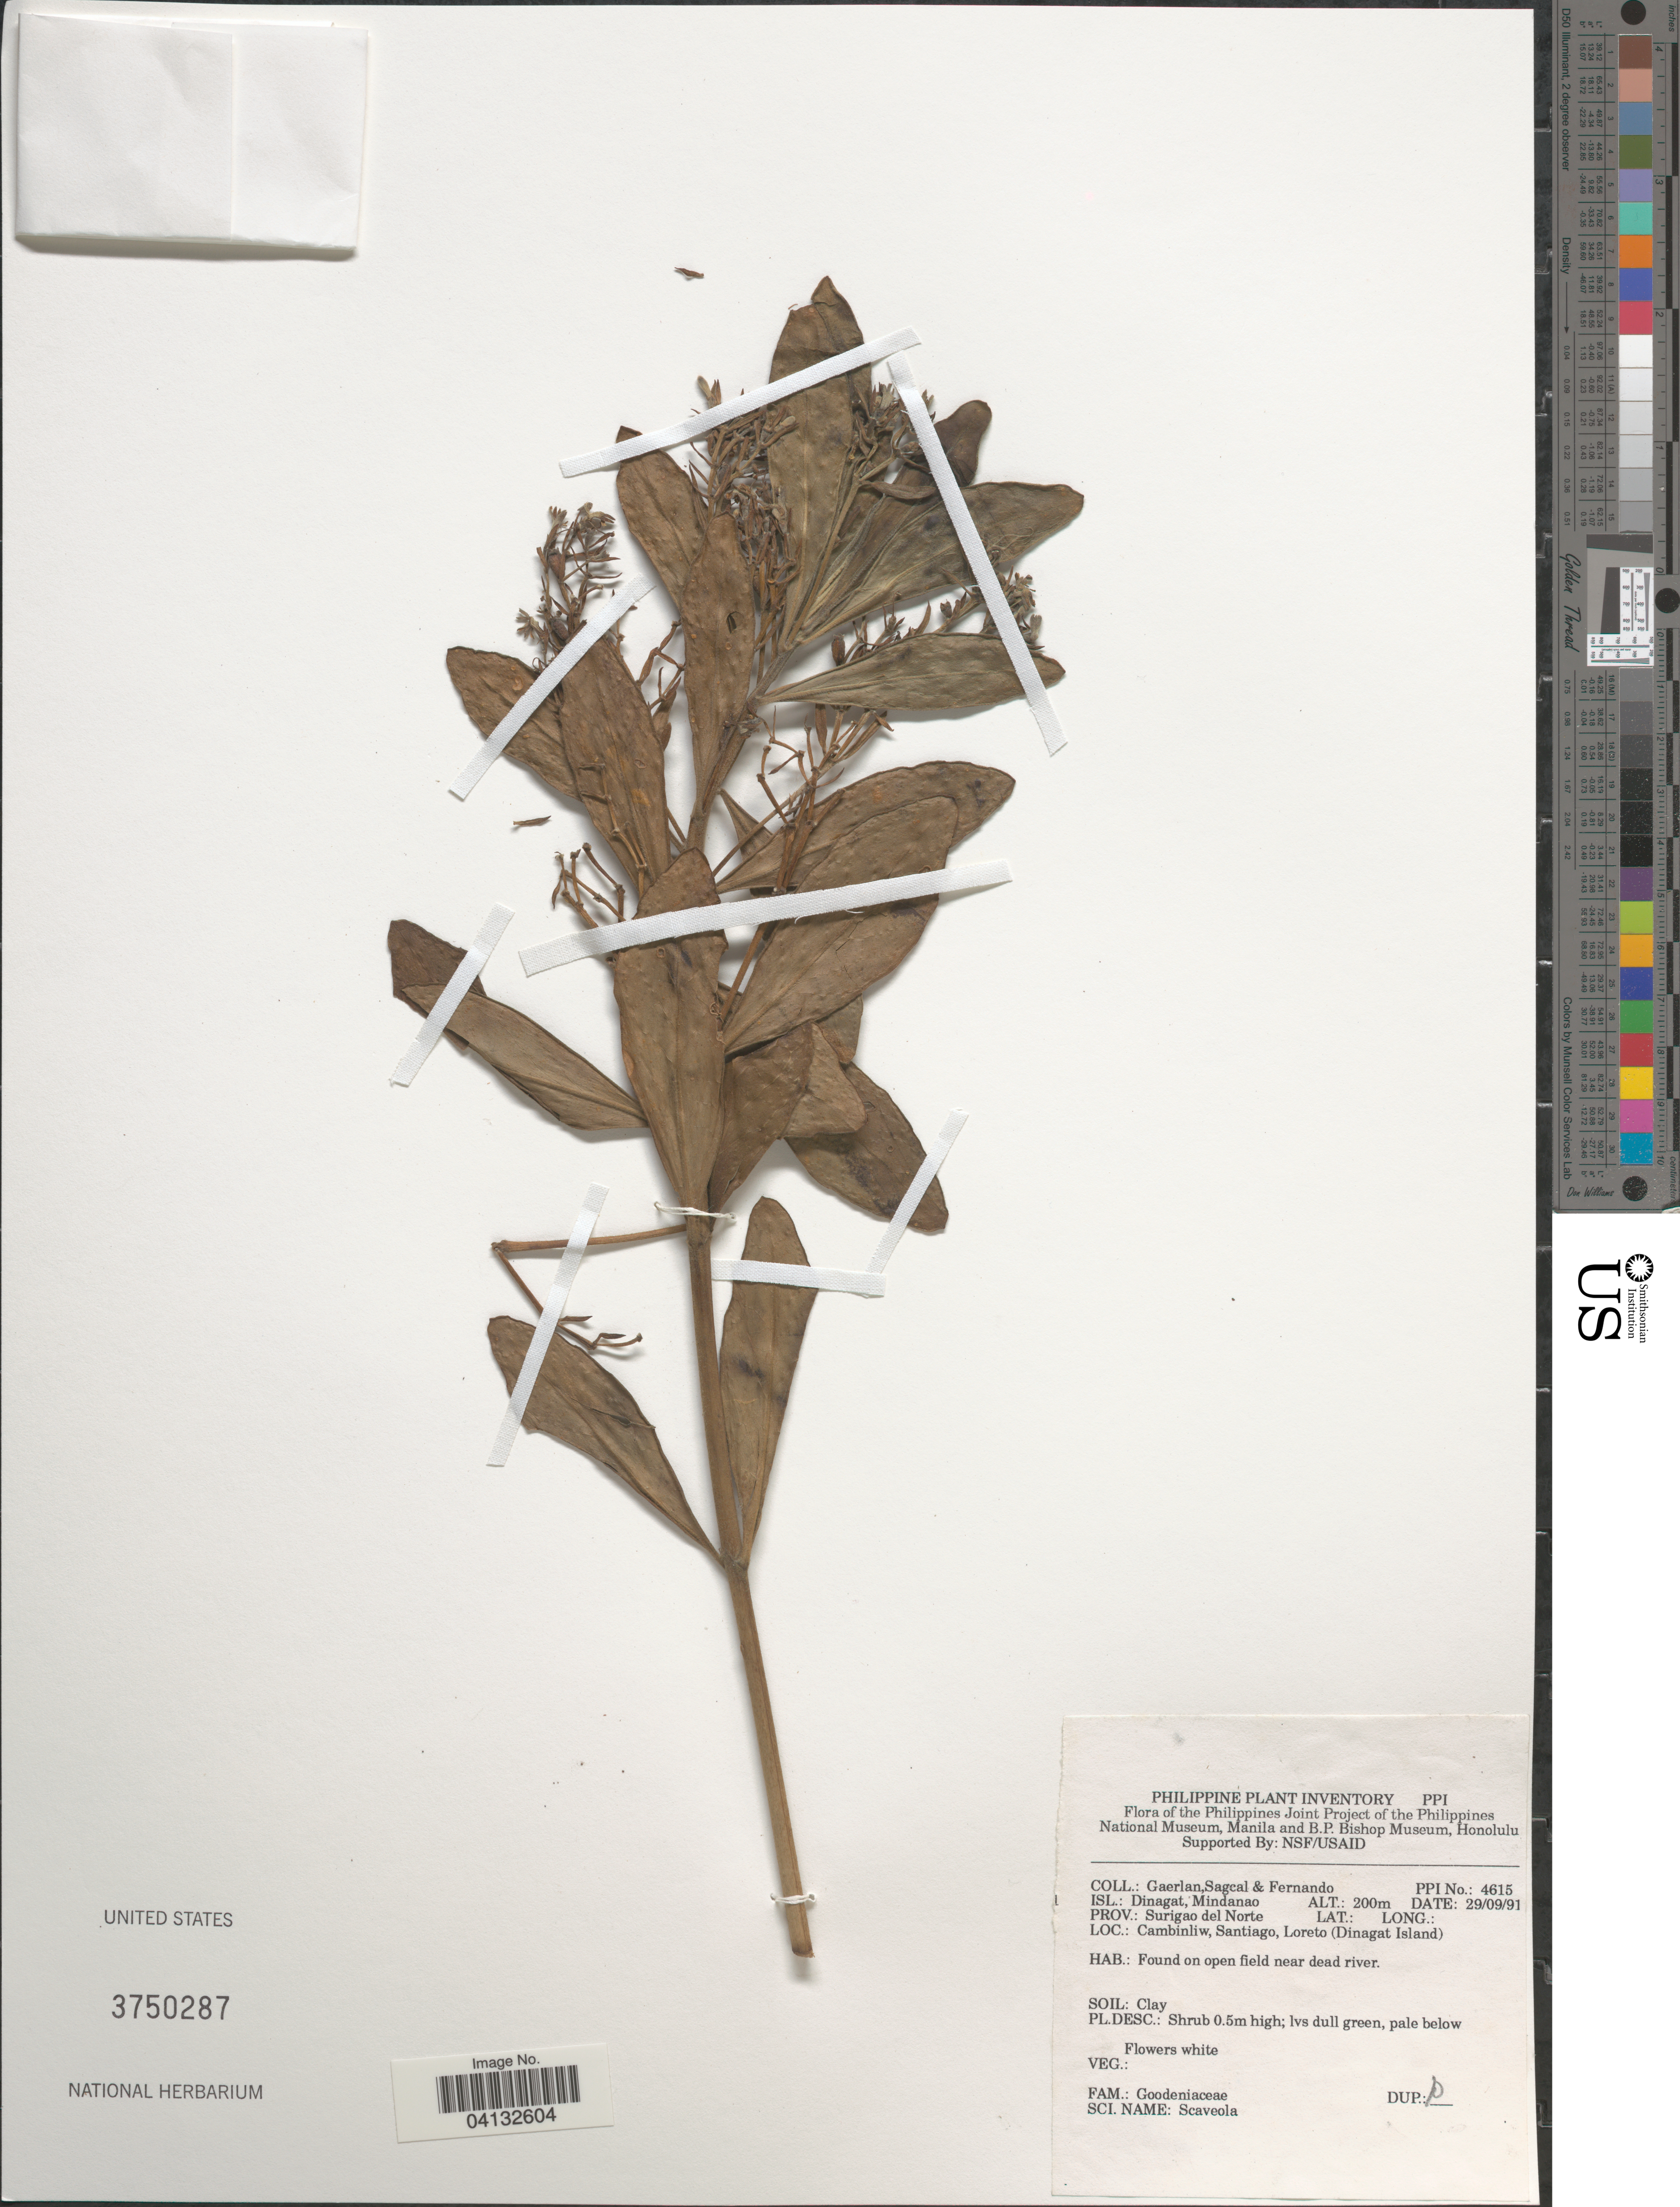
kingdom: Plantae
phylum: Tracheophyta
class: Magnoliopsida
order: Asterales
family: Goodeniaceae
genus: Scaevola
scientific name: Scaevola sp.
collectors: Gaerlan, E. Sagcal & -- Fernando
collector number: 4615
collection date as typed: Transcribed d/m/y: 29/9/91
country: Philippines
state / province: Caraga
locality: Isl.: Dinagat, Mindanao. Prov.: Surigao del Norte. Cambinliw, Santiago, Loreto (Dinagat Island).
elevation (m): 200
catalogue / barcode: US 3750278